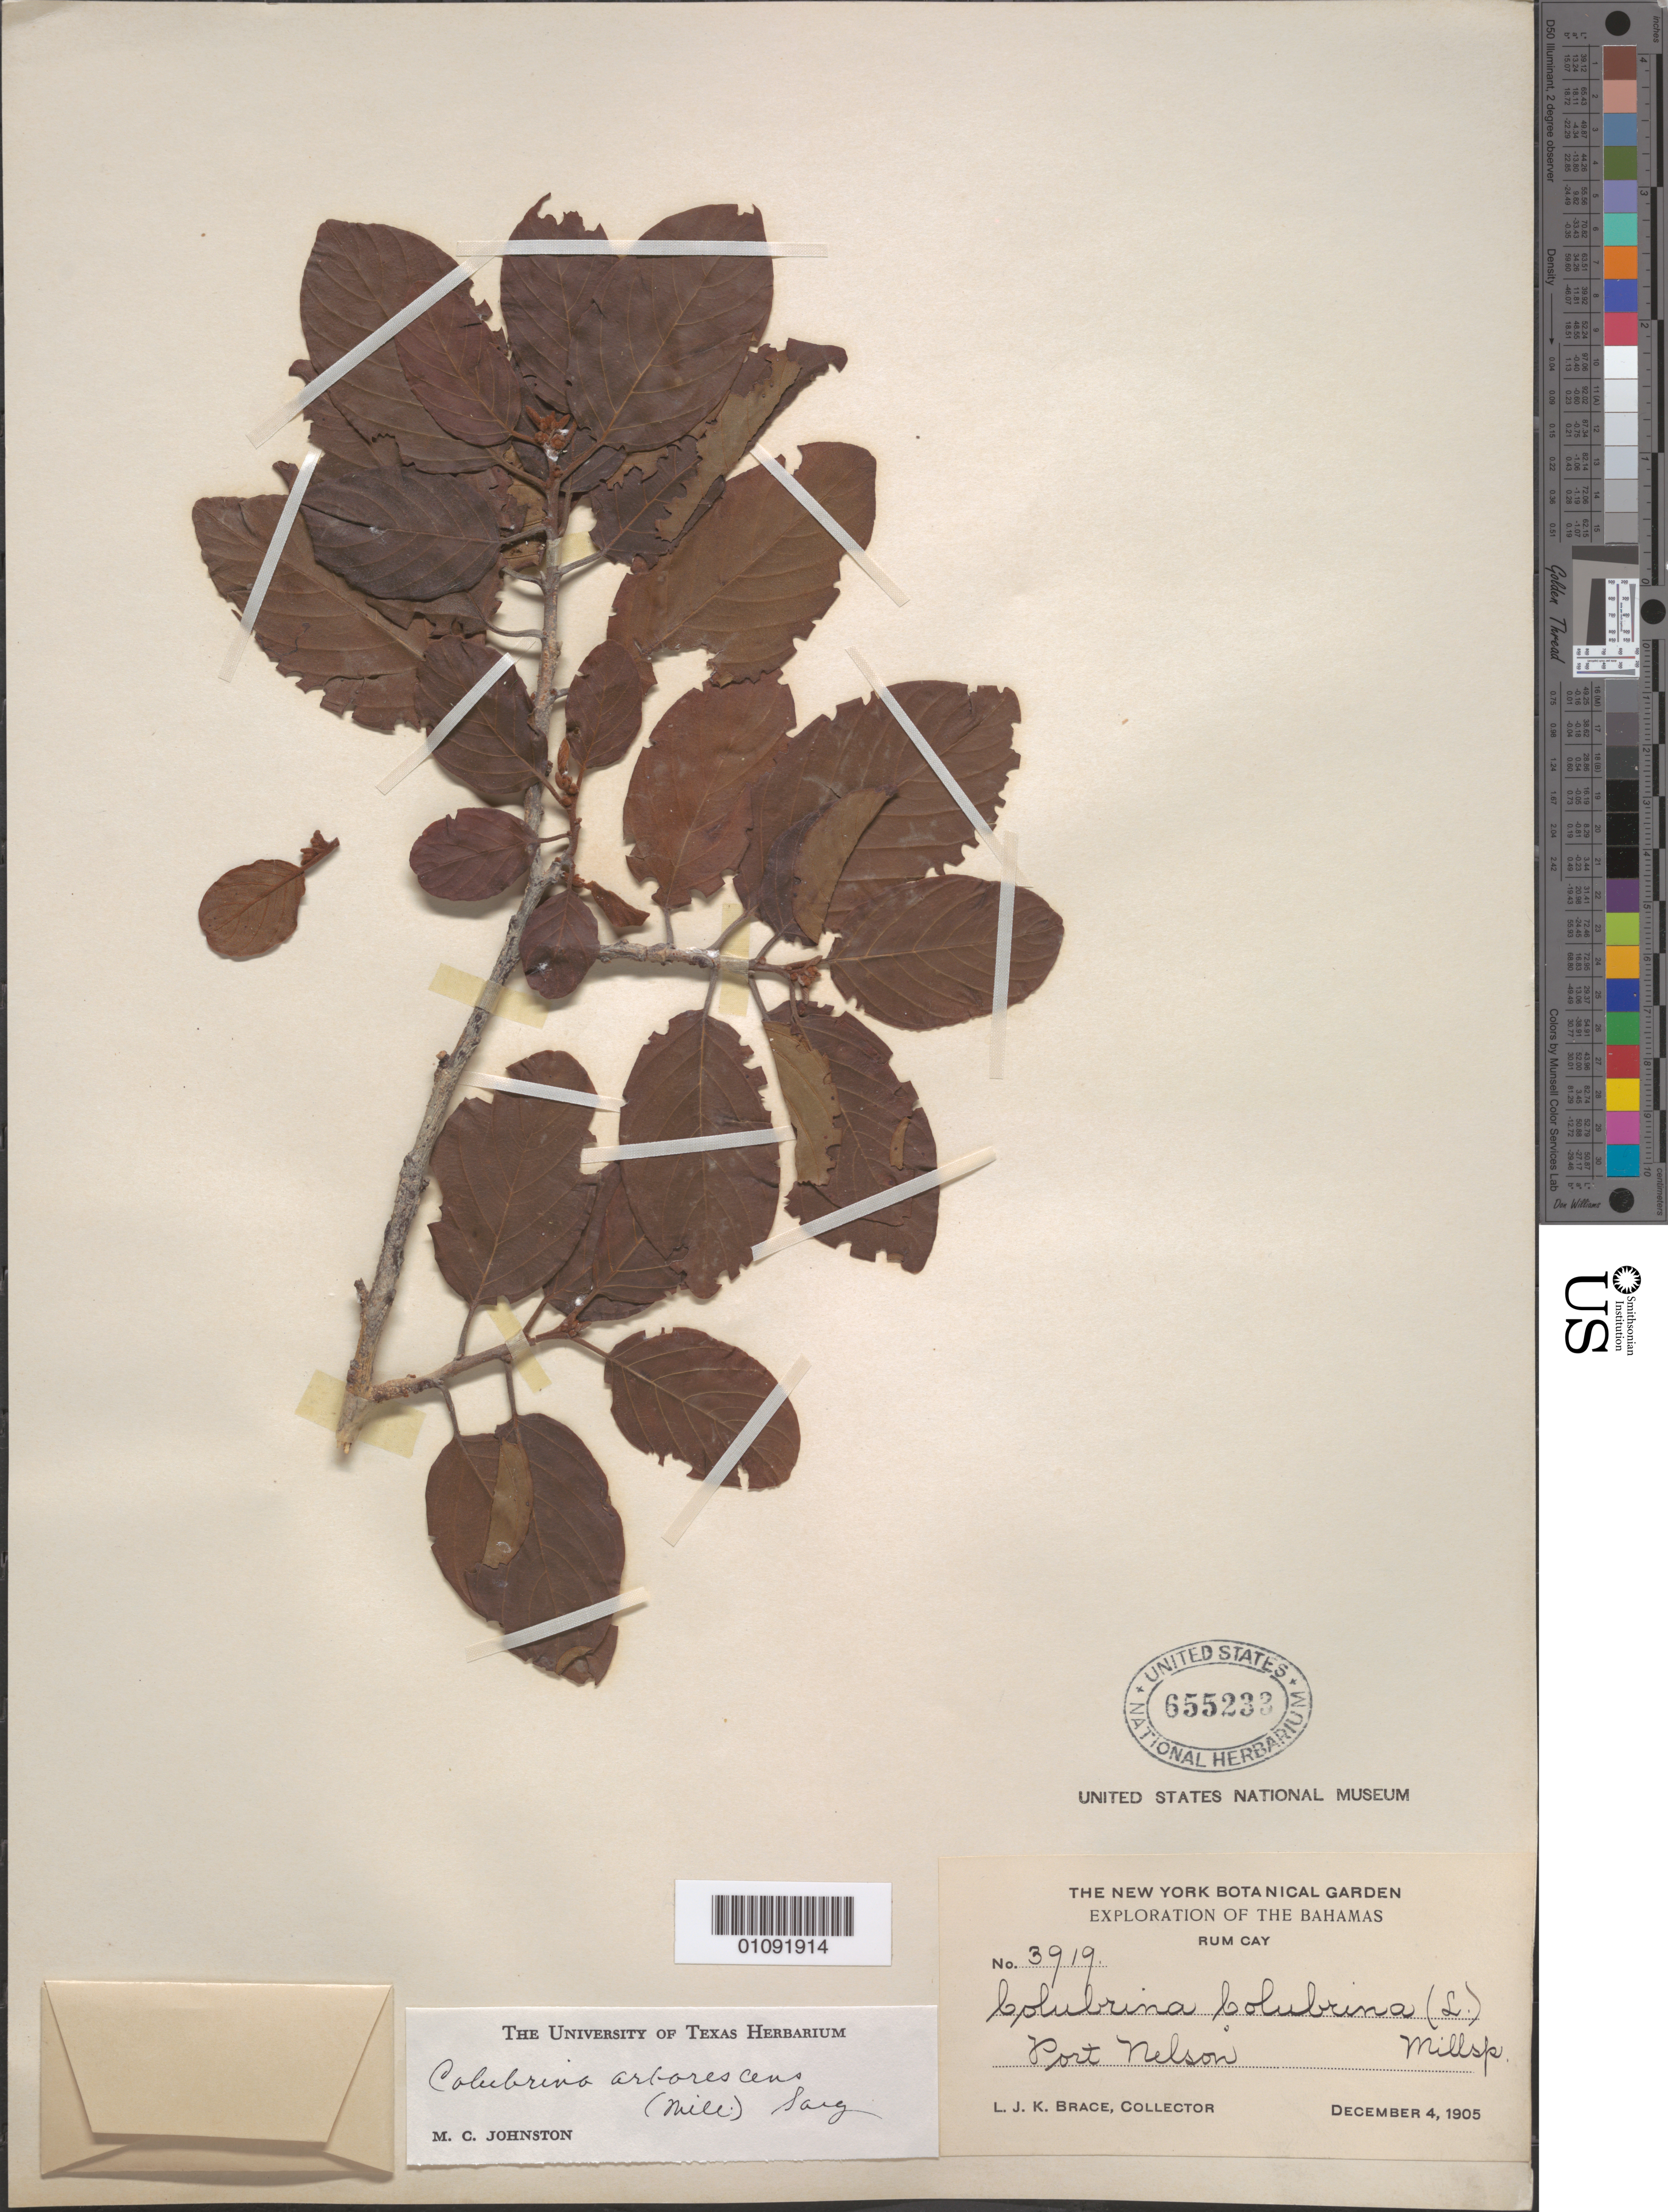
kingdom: Plantae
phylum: Tracheophyta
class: Magnoliopsida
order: Rosales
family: Rhamnaceae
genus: Colubrina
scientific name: Colubrina arborescens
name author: (Mill.) Sarg.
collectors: L. J. K. Brace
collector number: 3919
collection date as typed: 04 Dec 1905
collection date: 1905-12-04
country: Bahamas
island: Rum Cay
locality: Port Nelson.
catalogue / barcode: US 655233